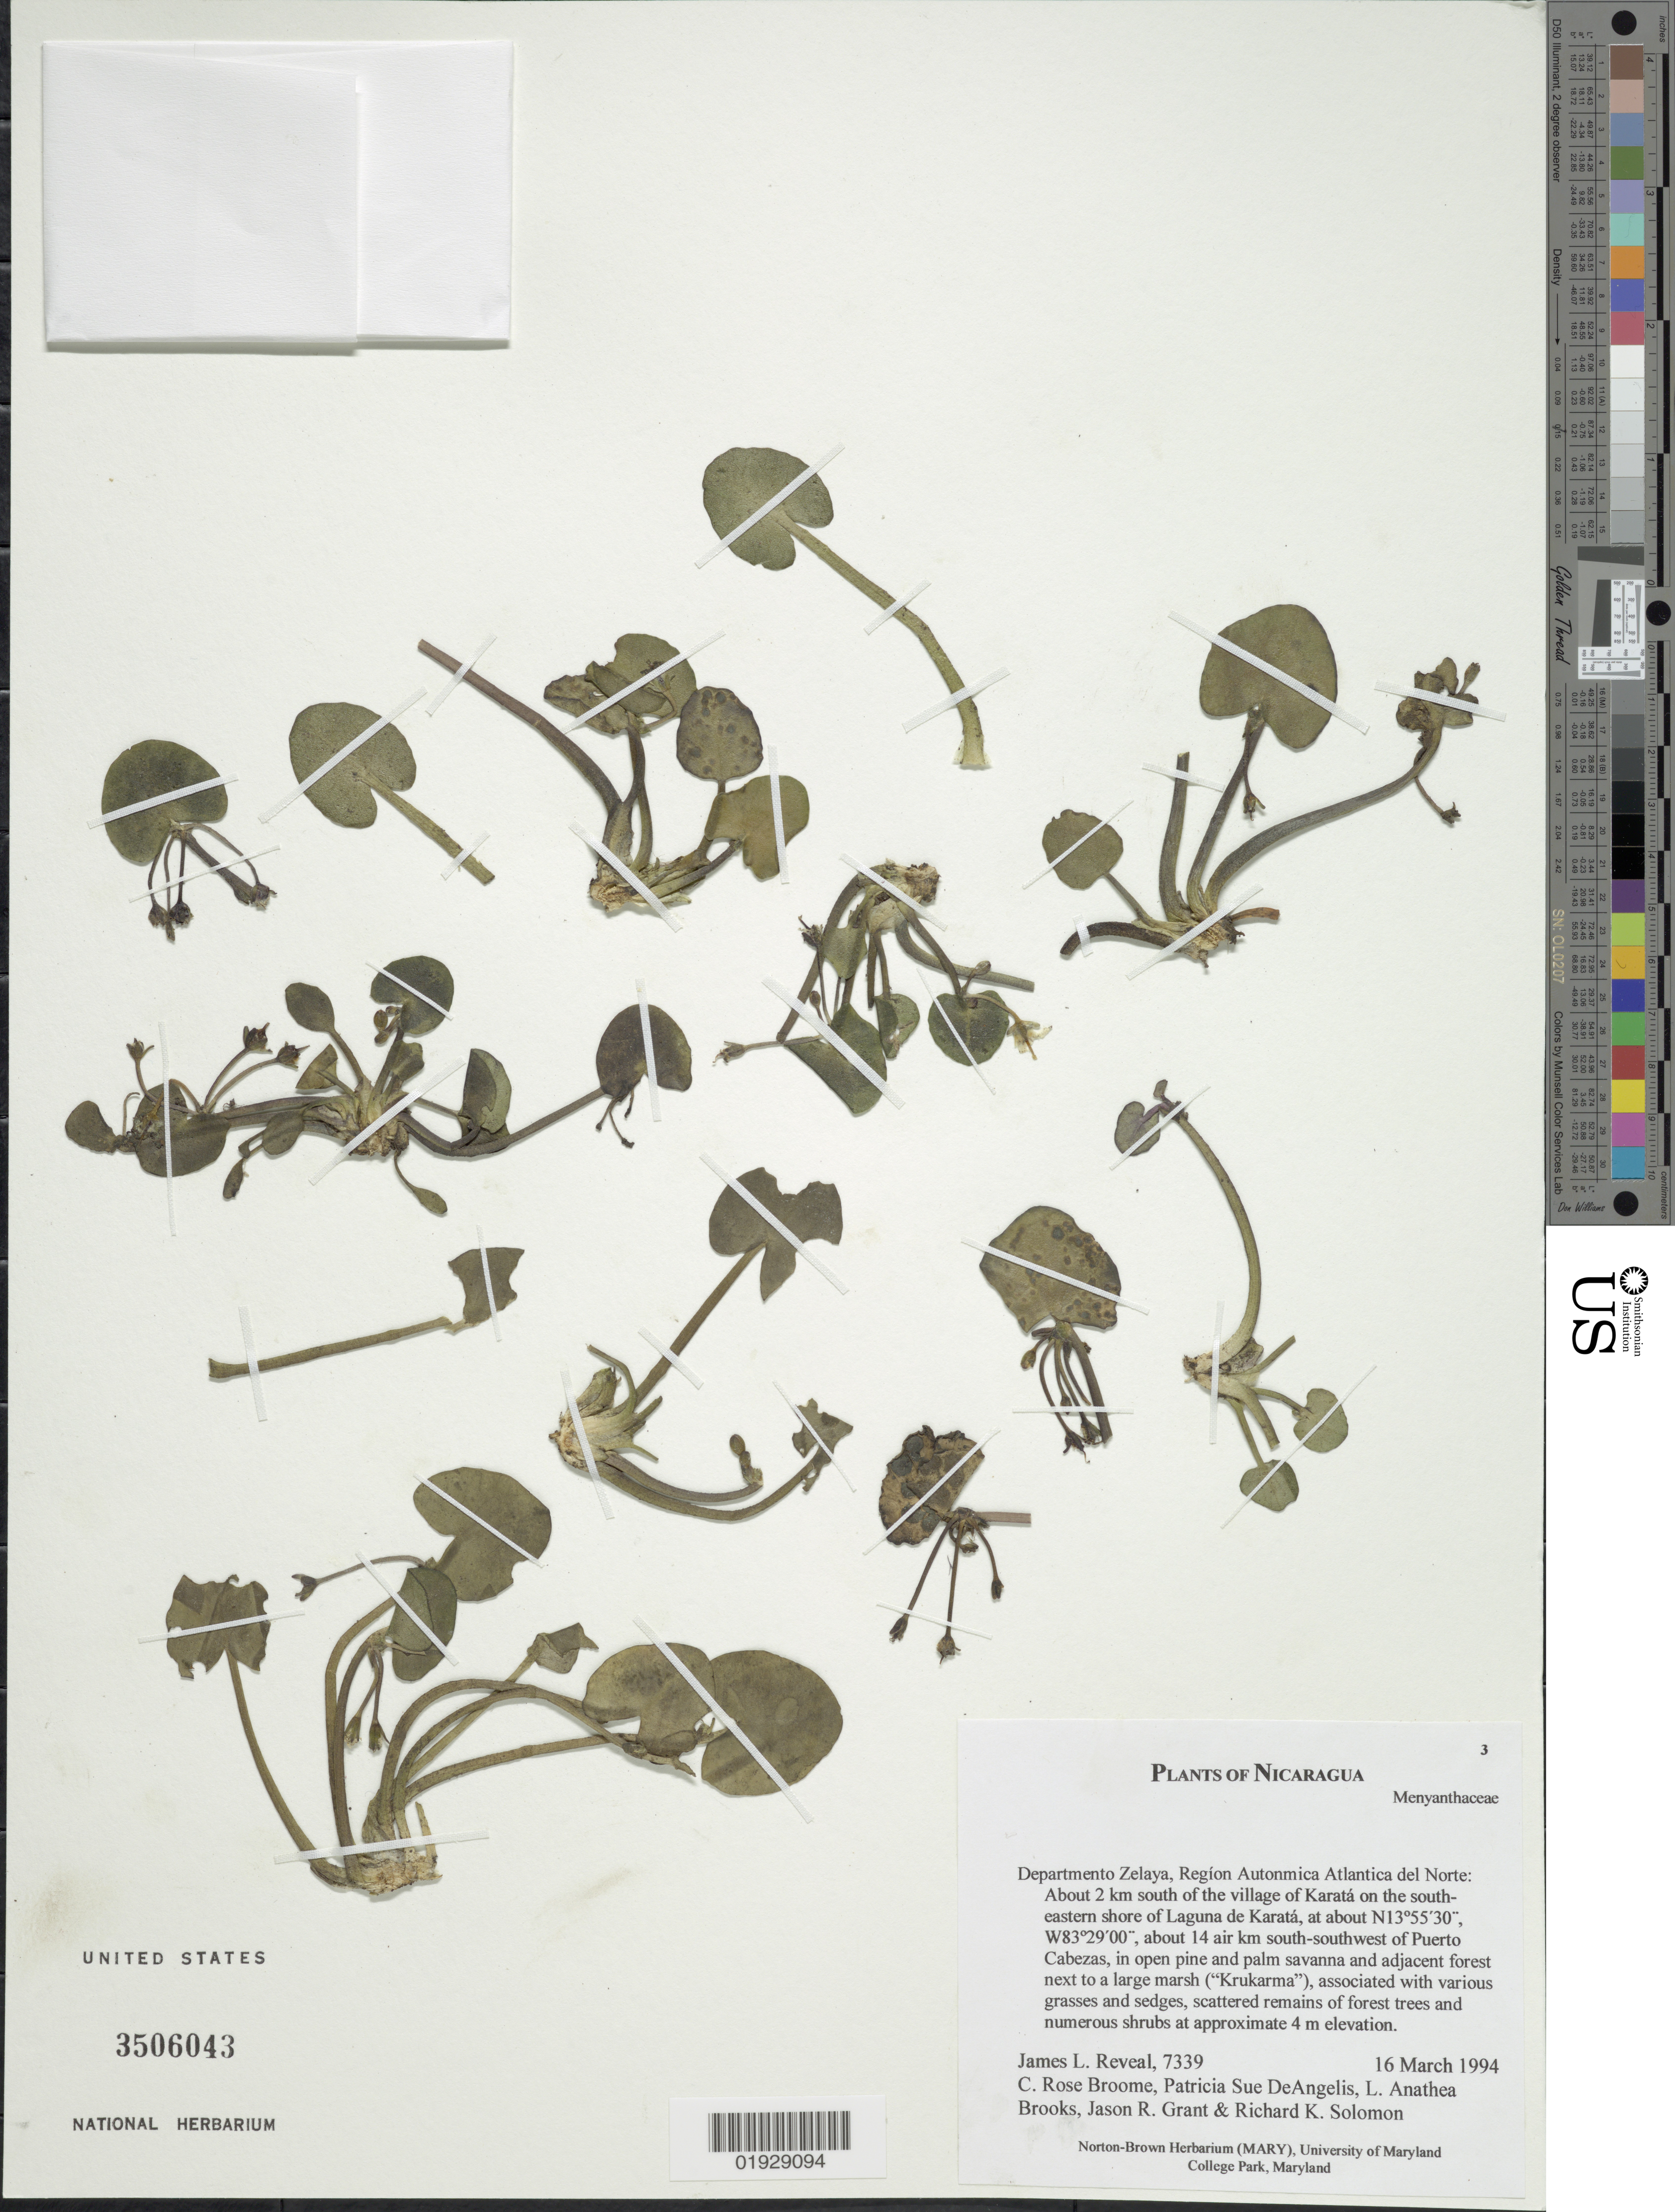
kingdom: Plantae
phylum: Tracheophyta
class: Magnoliopsida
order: Asterales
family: Menyanthaceae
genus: Nymphoides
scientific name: Nymphoides indica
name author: (L.) Kuntze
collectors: J. L. Reveal, C. R. Broome, P. DeAngelis, L. Brooks & et al.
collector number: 7339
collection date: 1994-03-16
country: Nicaragua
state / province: Atlantico Norte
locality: Departmento Zelaya, Regíon Autonmica Atlantica del Norte: About 2 km south of the village of Karatá on the south-eastern shore of Laguna de Karatá, about 14 air km south-southwest of Puerto Cabezas.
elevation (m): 4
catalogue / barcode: US 3506043